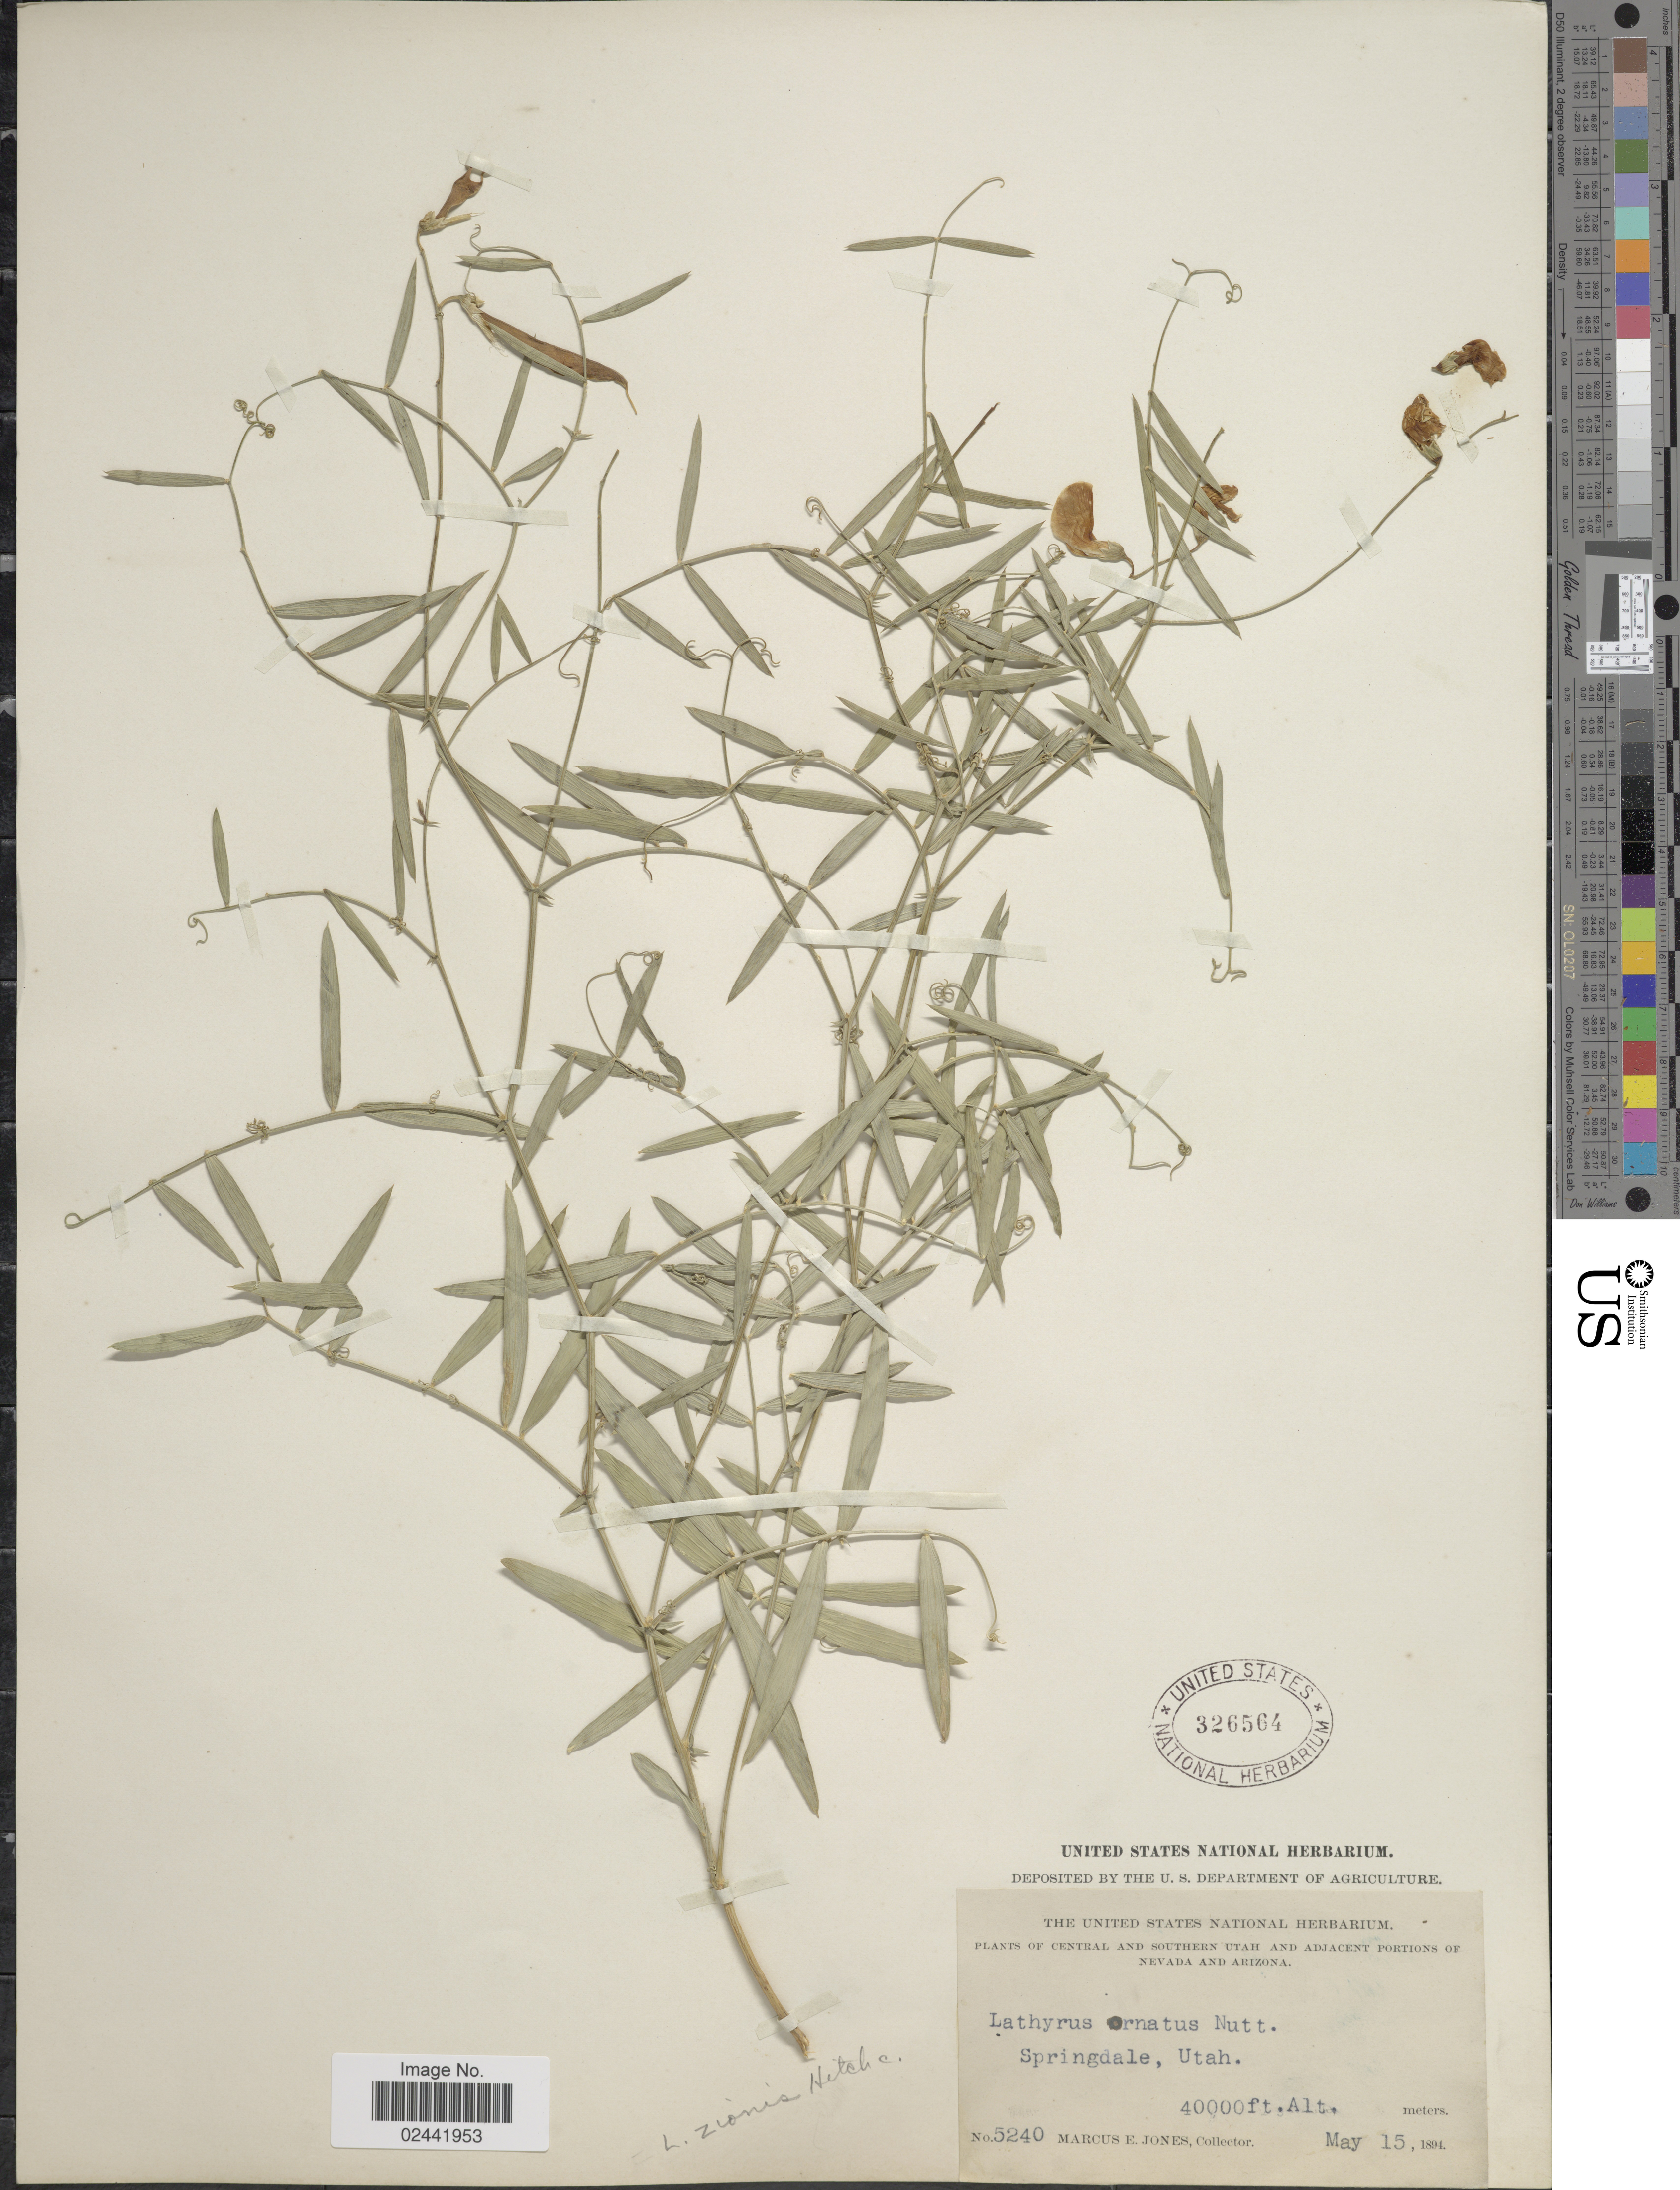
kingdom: Plantae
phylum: Tracheophyta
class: Magnoliopsida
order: Fabales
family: Fabaceae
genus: Lathyrus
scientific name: Lathyrus zionis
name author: C.L. Hitchc.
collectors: M. E. Jones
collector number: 5240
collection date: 1894-05-15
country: United States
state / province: Utah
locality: Central and southern Utah. Springdale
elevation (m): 12192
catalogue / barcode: US 326564